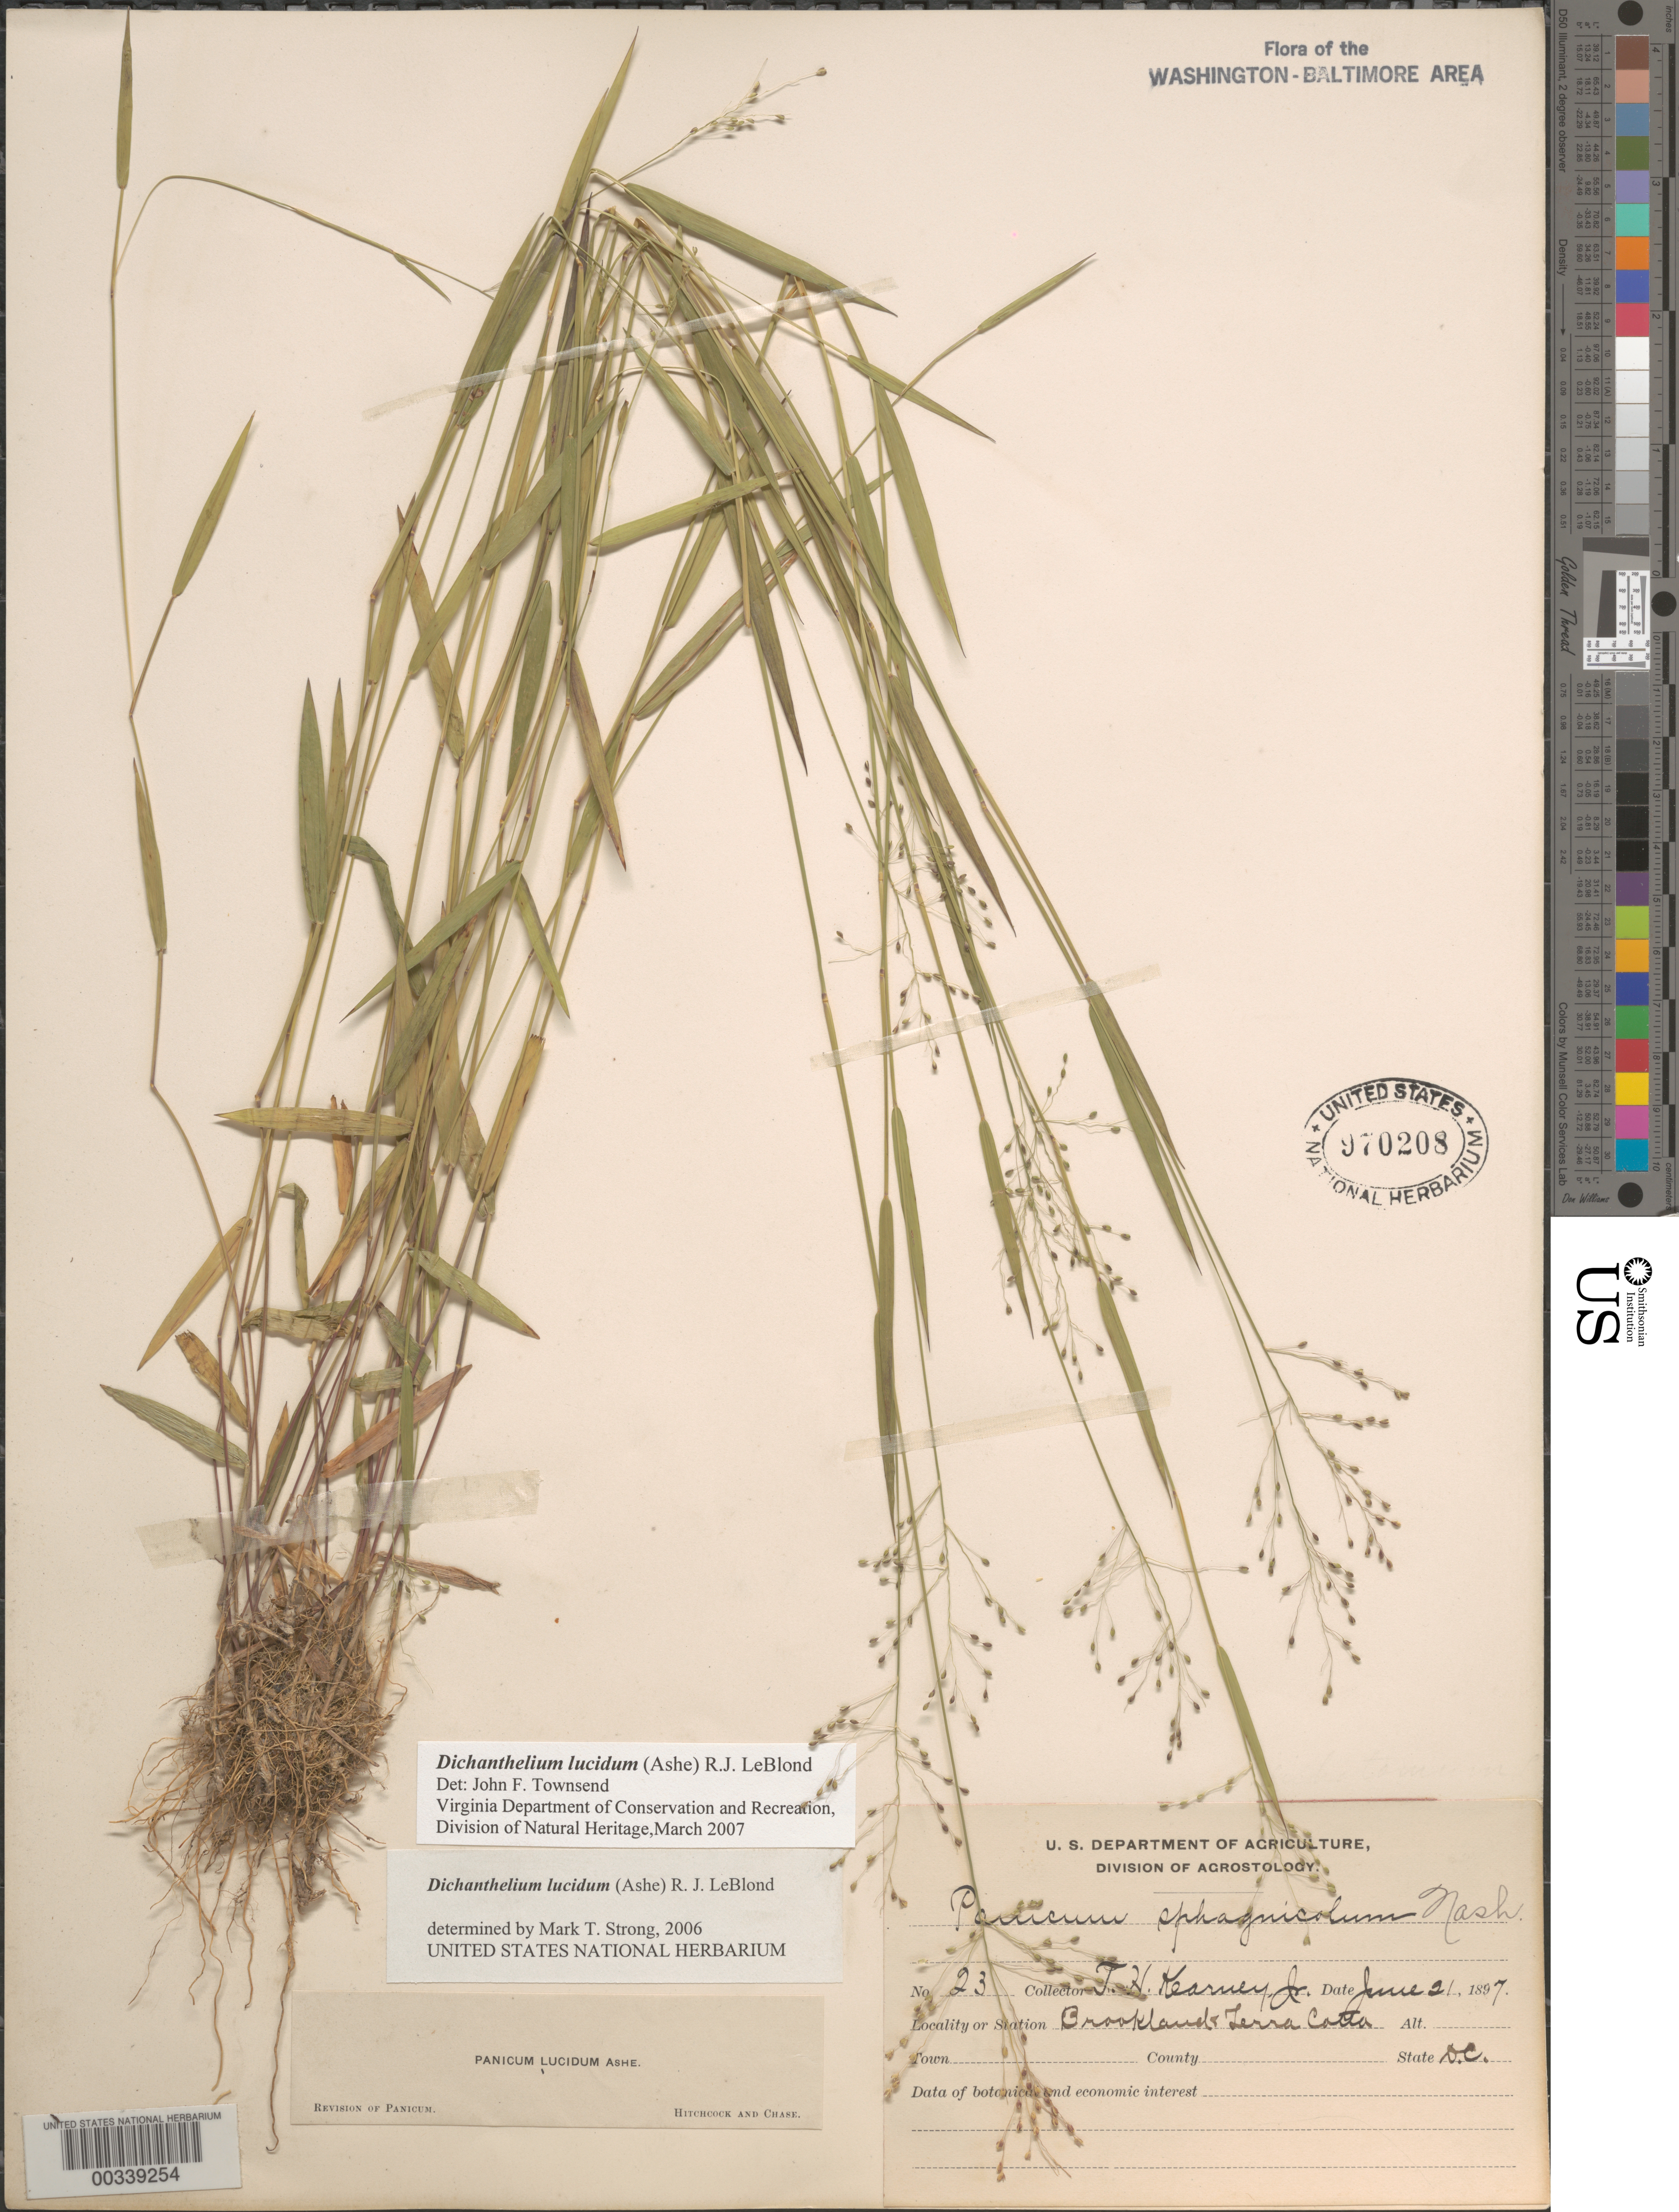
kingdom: Plantae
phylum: Tracheophyta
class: Liliopsida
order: Poales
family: Poaceae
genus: Dichanthelium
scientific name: Dichanthelium dichotomum var. dichotomum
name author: (L.) Gould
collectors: T. H. Kearney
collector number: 23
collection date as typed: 21 Jun 1897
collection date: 1897-06-21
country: United States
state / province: District of Columbia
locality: Brookland and Terra Cotta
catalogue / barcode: US 907208